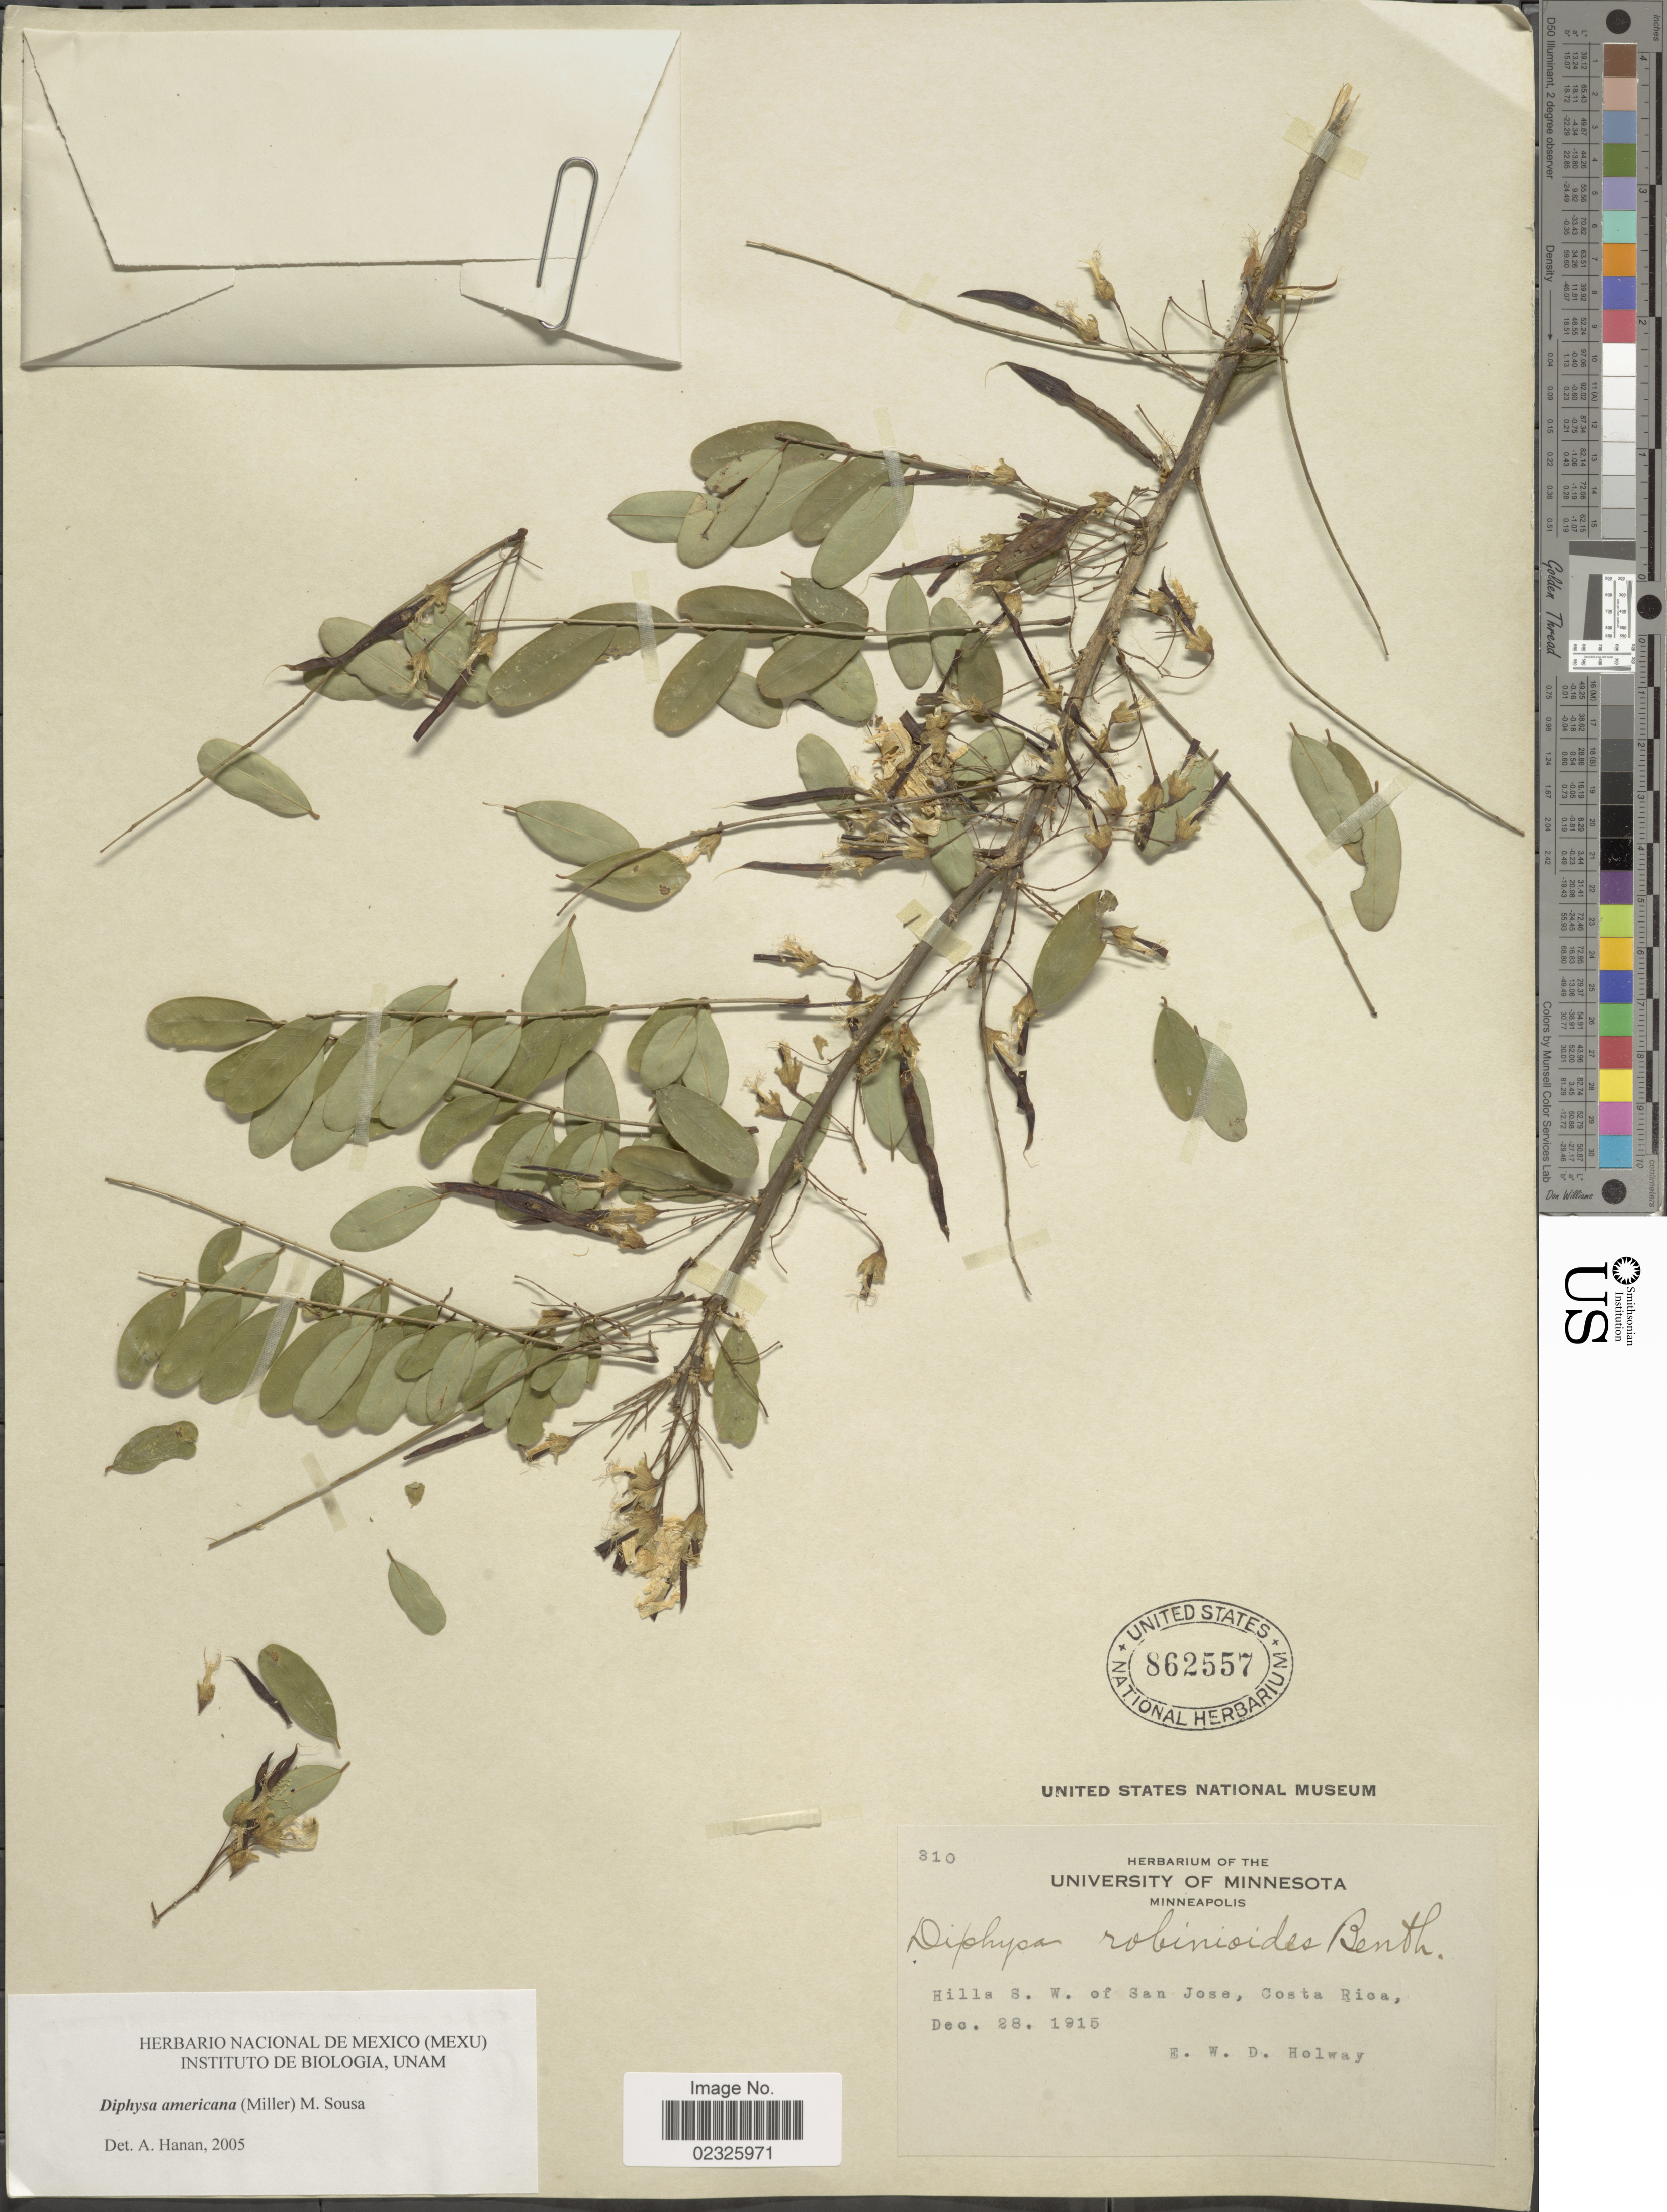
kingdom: Plantae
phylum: Tracheophyta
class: Magnoliopsida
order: Fabales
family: Fabaceae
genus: Diphysa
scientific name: Diphysa americana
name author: (Mill.) M. Sousa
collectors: E. W. D. Holway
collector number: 310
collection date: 1915-12-28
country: Costa Rica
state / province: San José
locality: Hills S.W. of San Jose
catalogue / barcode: US 862557